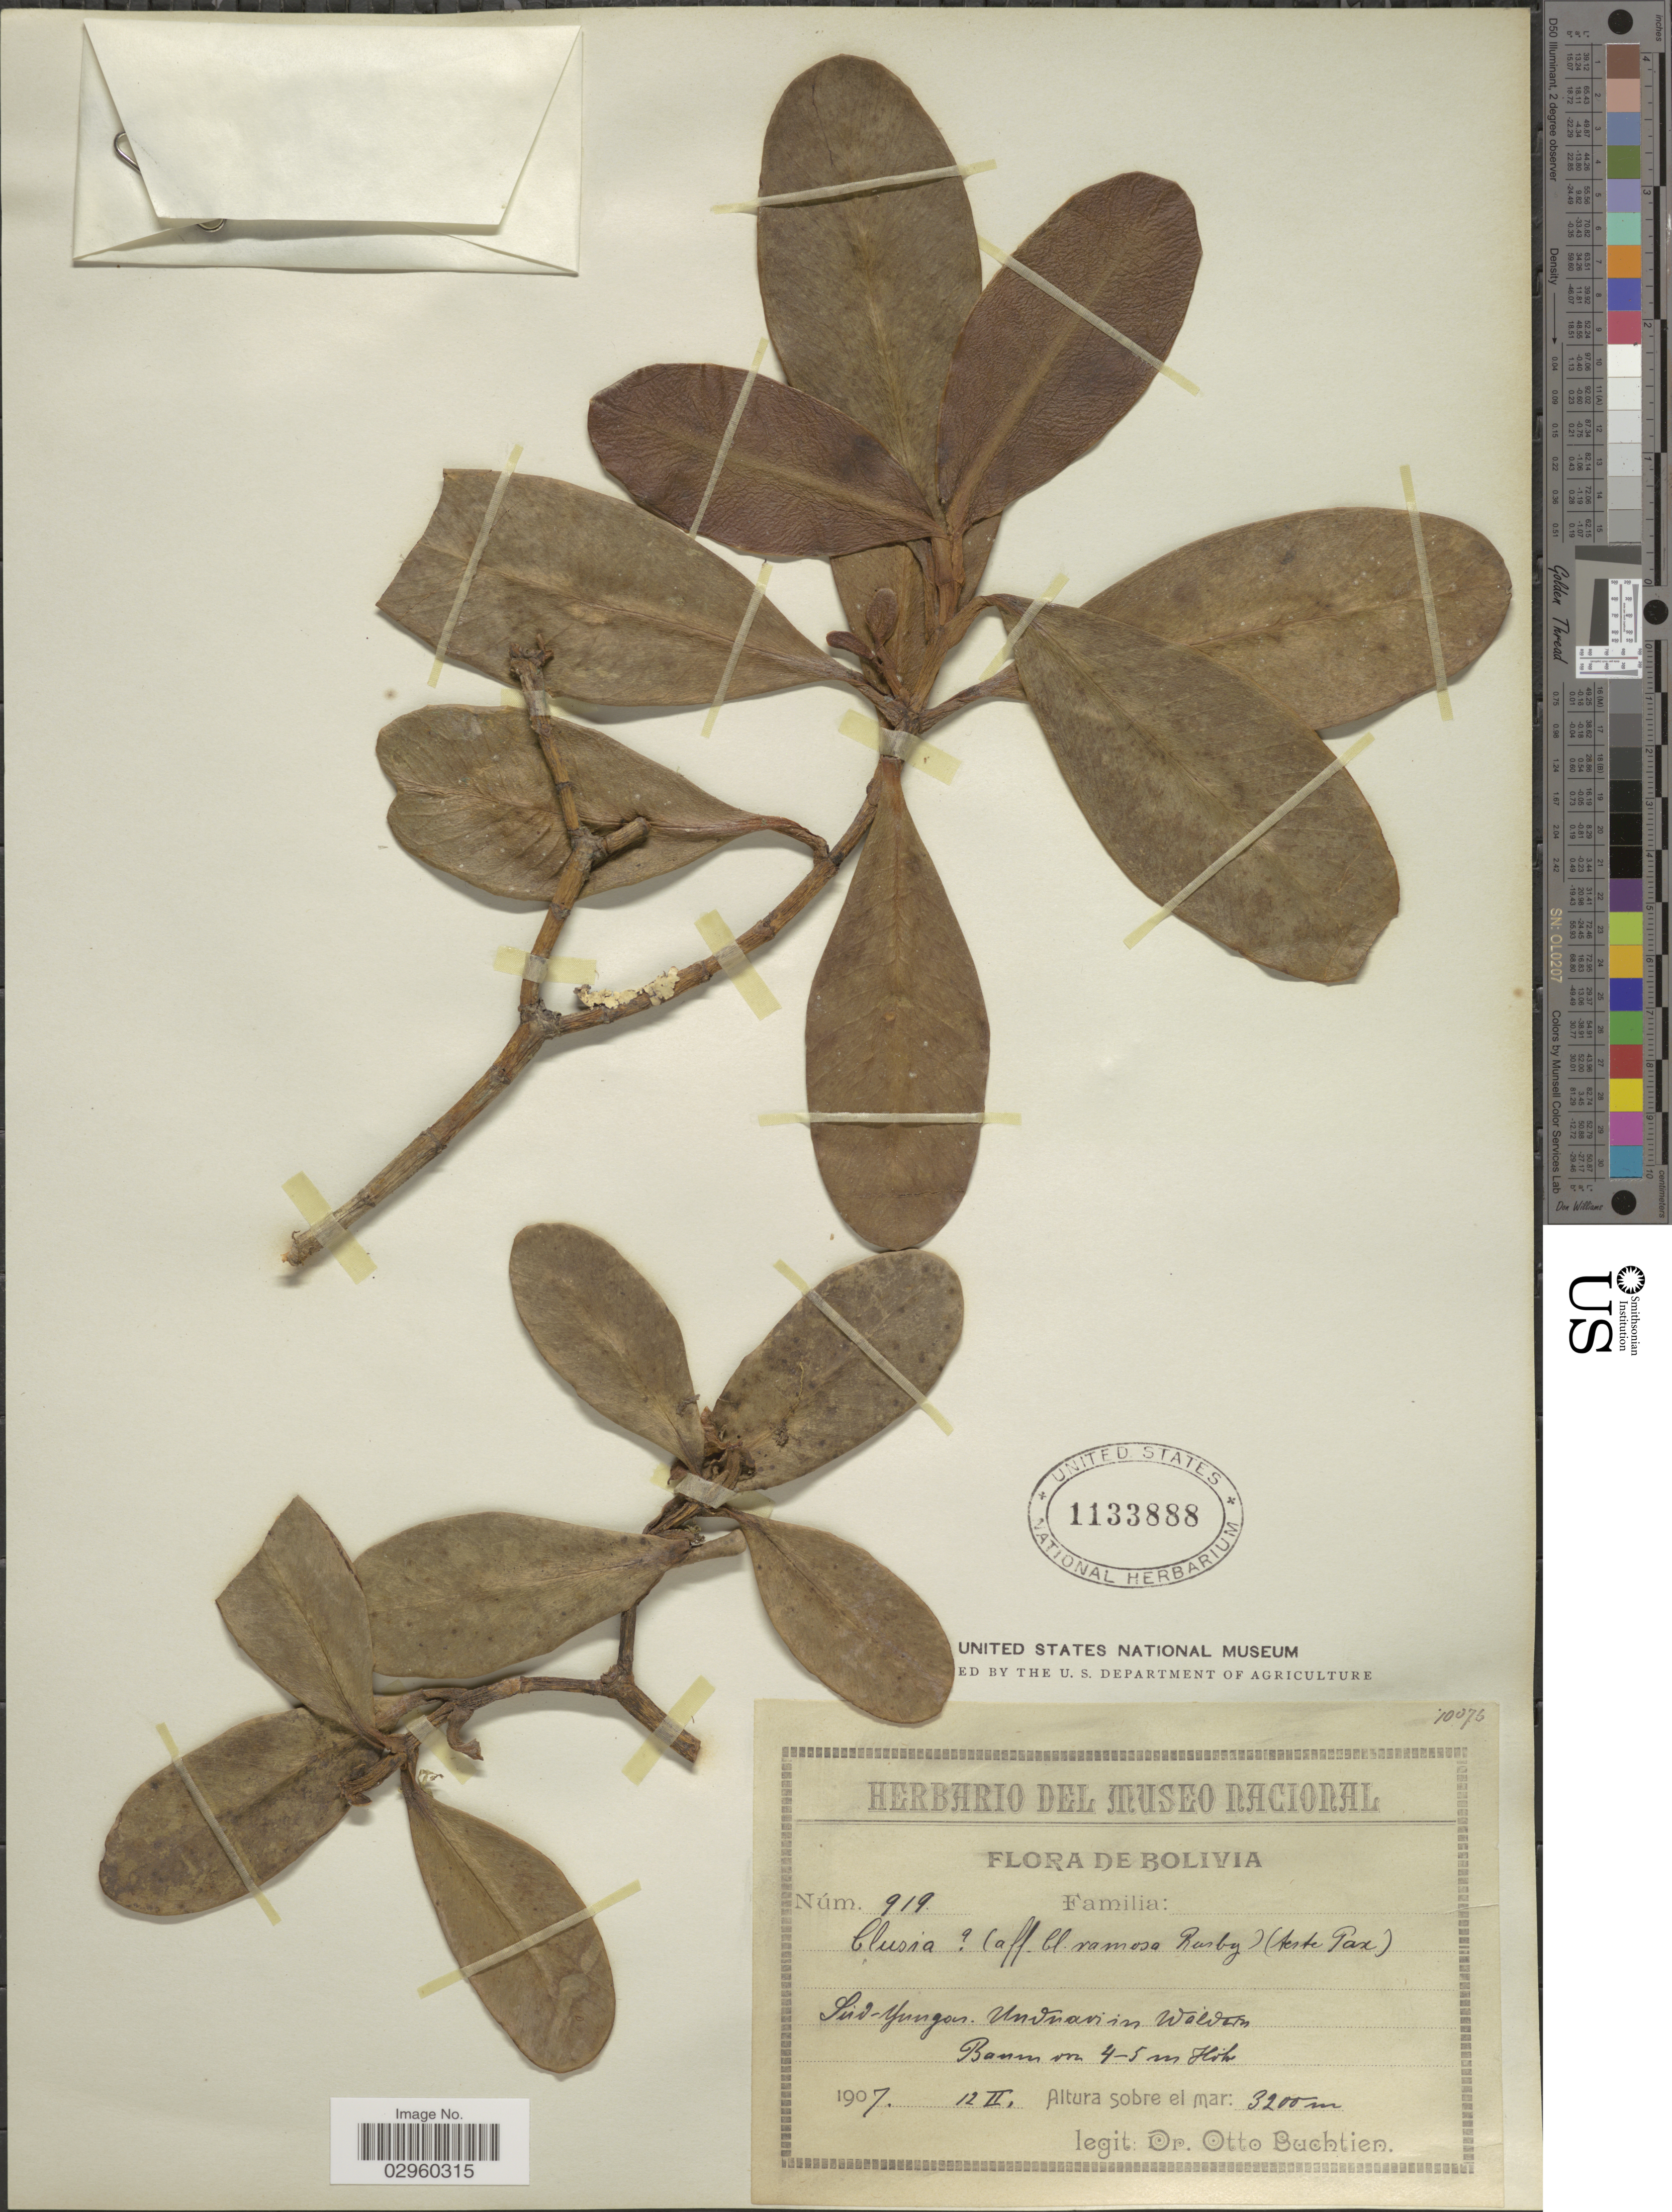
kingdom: Plantae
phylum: Tracheophyta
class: Magnoliopsida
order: Malpighiales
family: Clusiaceae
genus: Clusia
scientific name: Clusia sp.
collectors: O. Buchtien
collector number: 919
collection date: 1907-02-12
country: Bolivia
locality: Sud-Yungas. Unduavi in Waldern Baum on 4-5 m Hohe.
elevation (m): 3200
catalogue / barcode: US 1133888